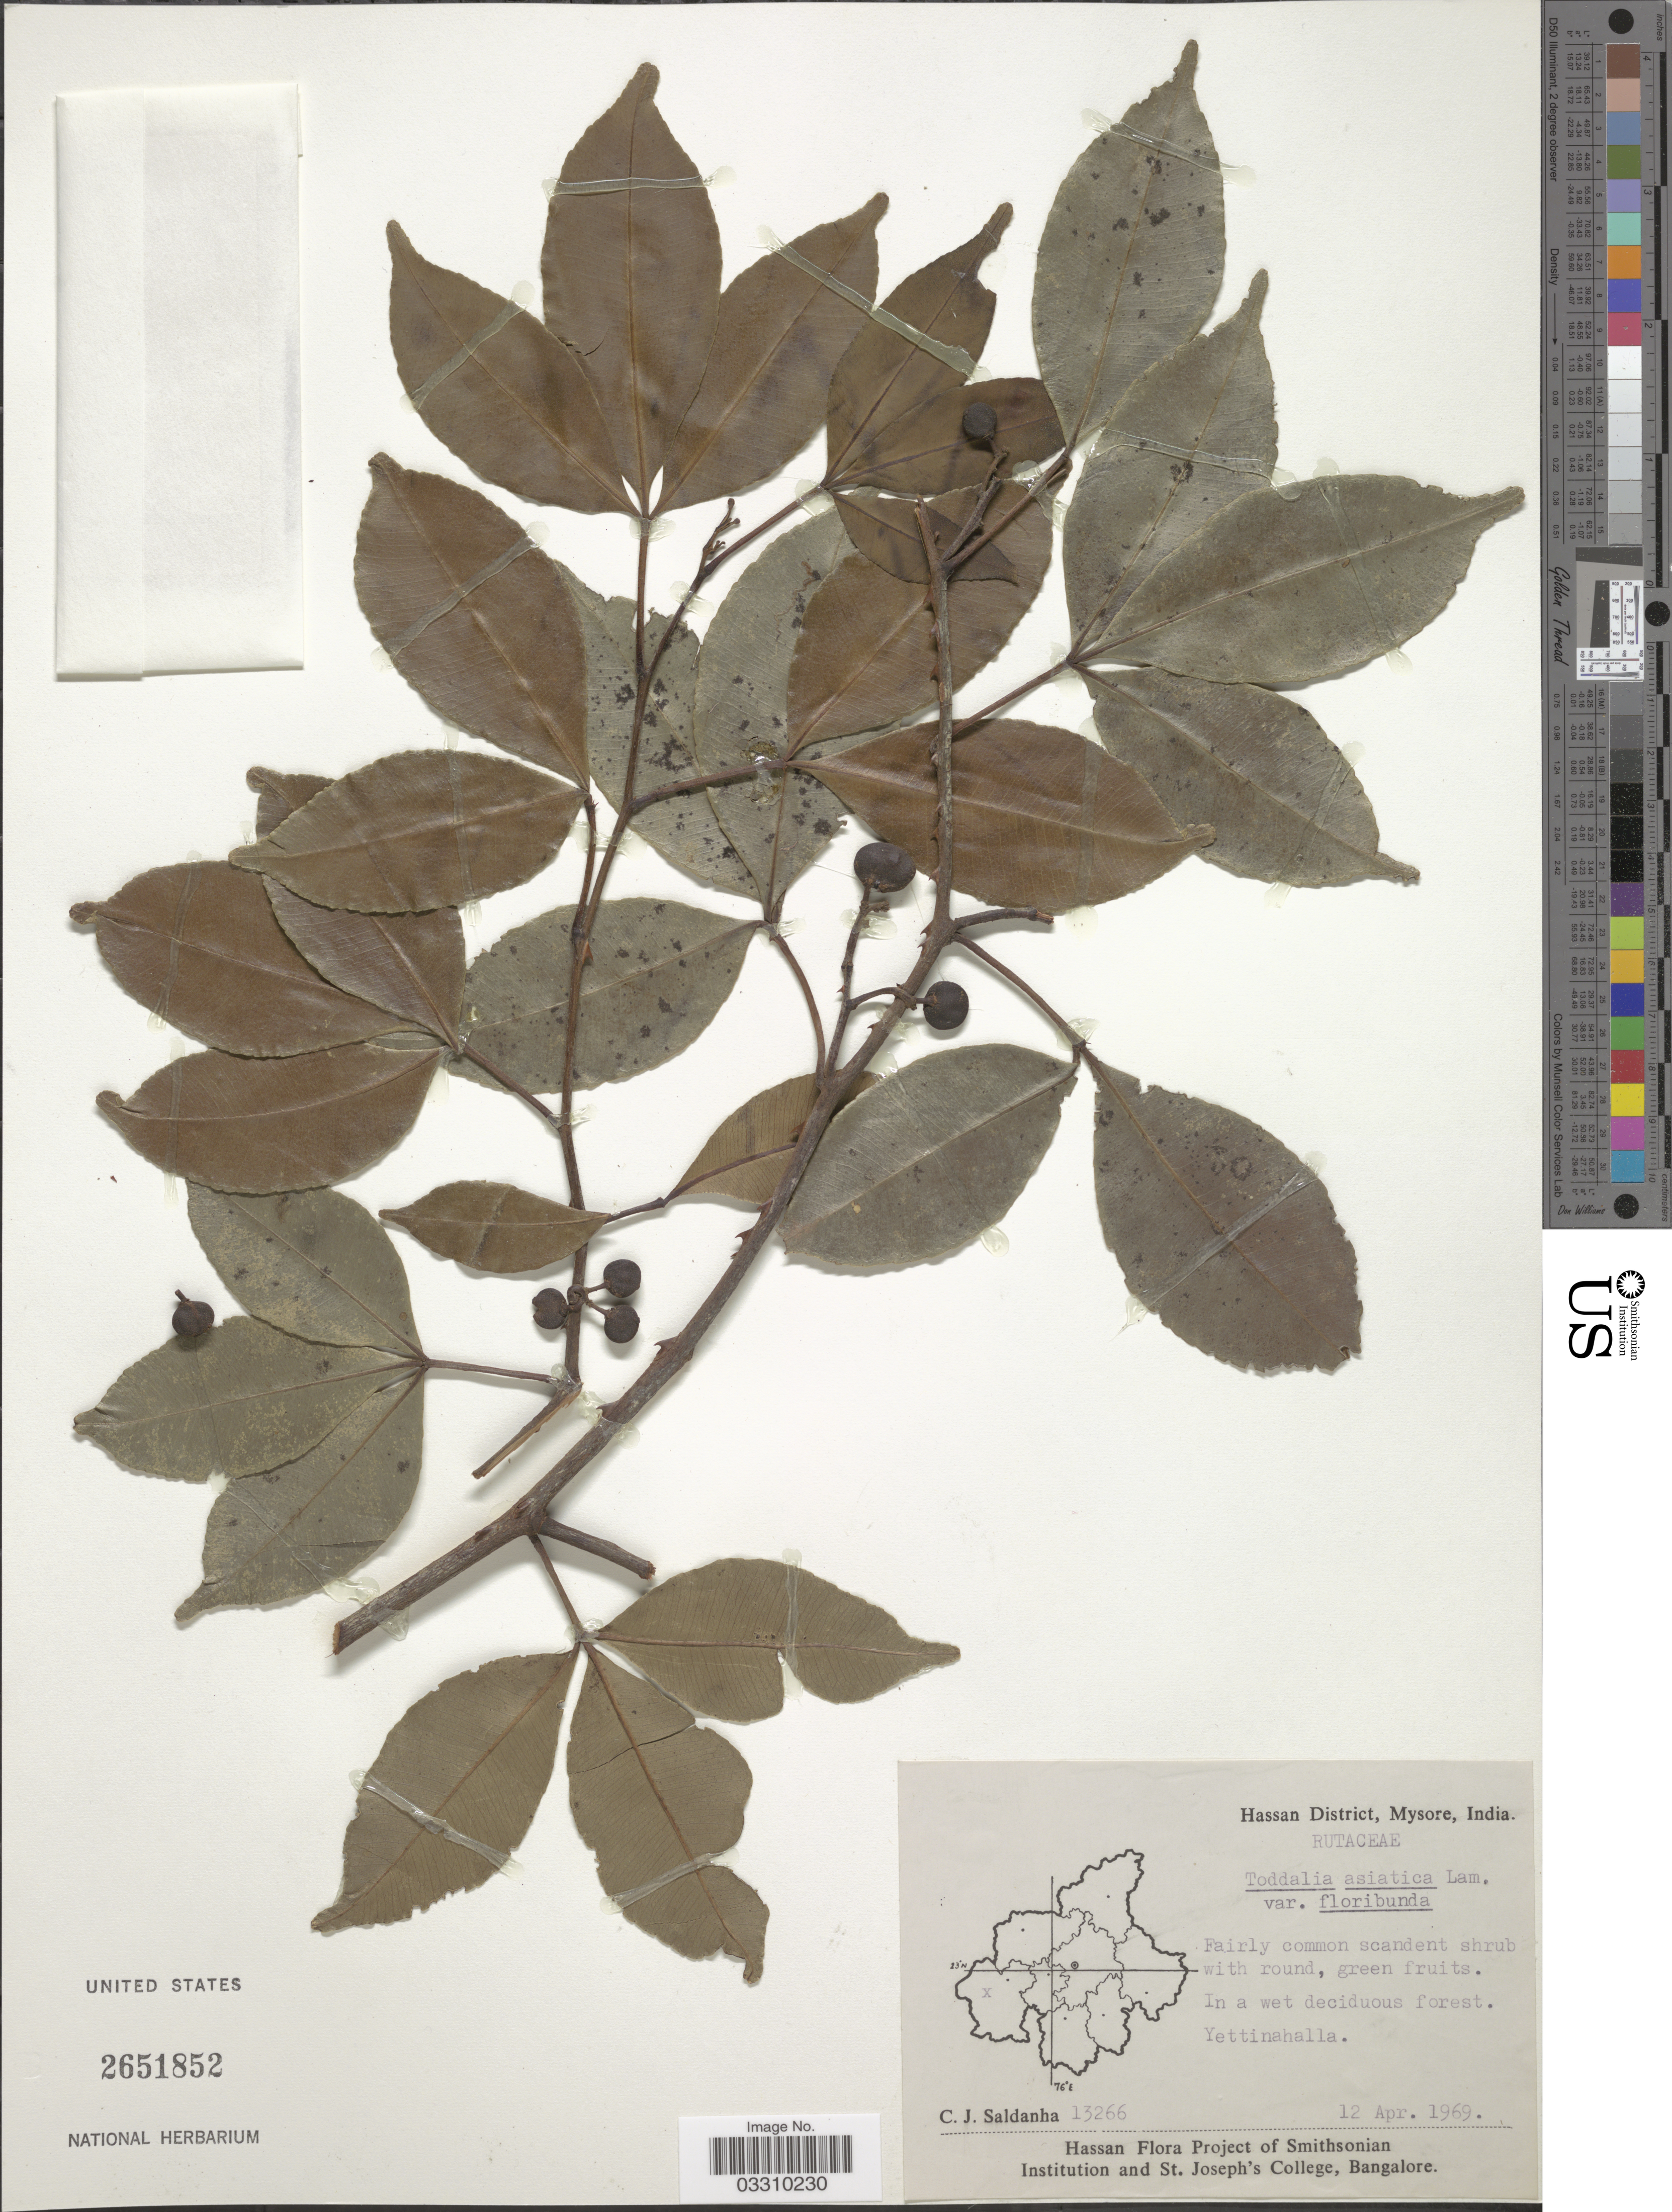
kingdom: Plantae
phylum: Tracheophyta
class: Magnoliopsida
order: Sapindales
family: Rutaceae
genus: Zanthoxylum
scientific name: Zanthoxylum asiaticum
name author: (L.) Appelhans et al.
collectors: C. J. Saldanha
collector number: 13266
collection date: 1969-04-12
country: India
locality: Hassan District, Mysore. Yettinahalla.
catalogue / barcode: US 2651852